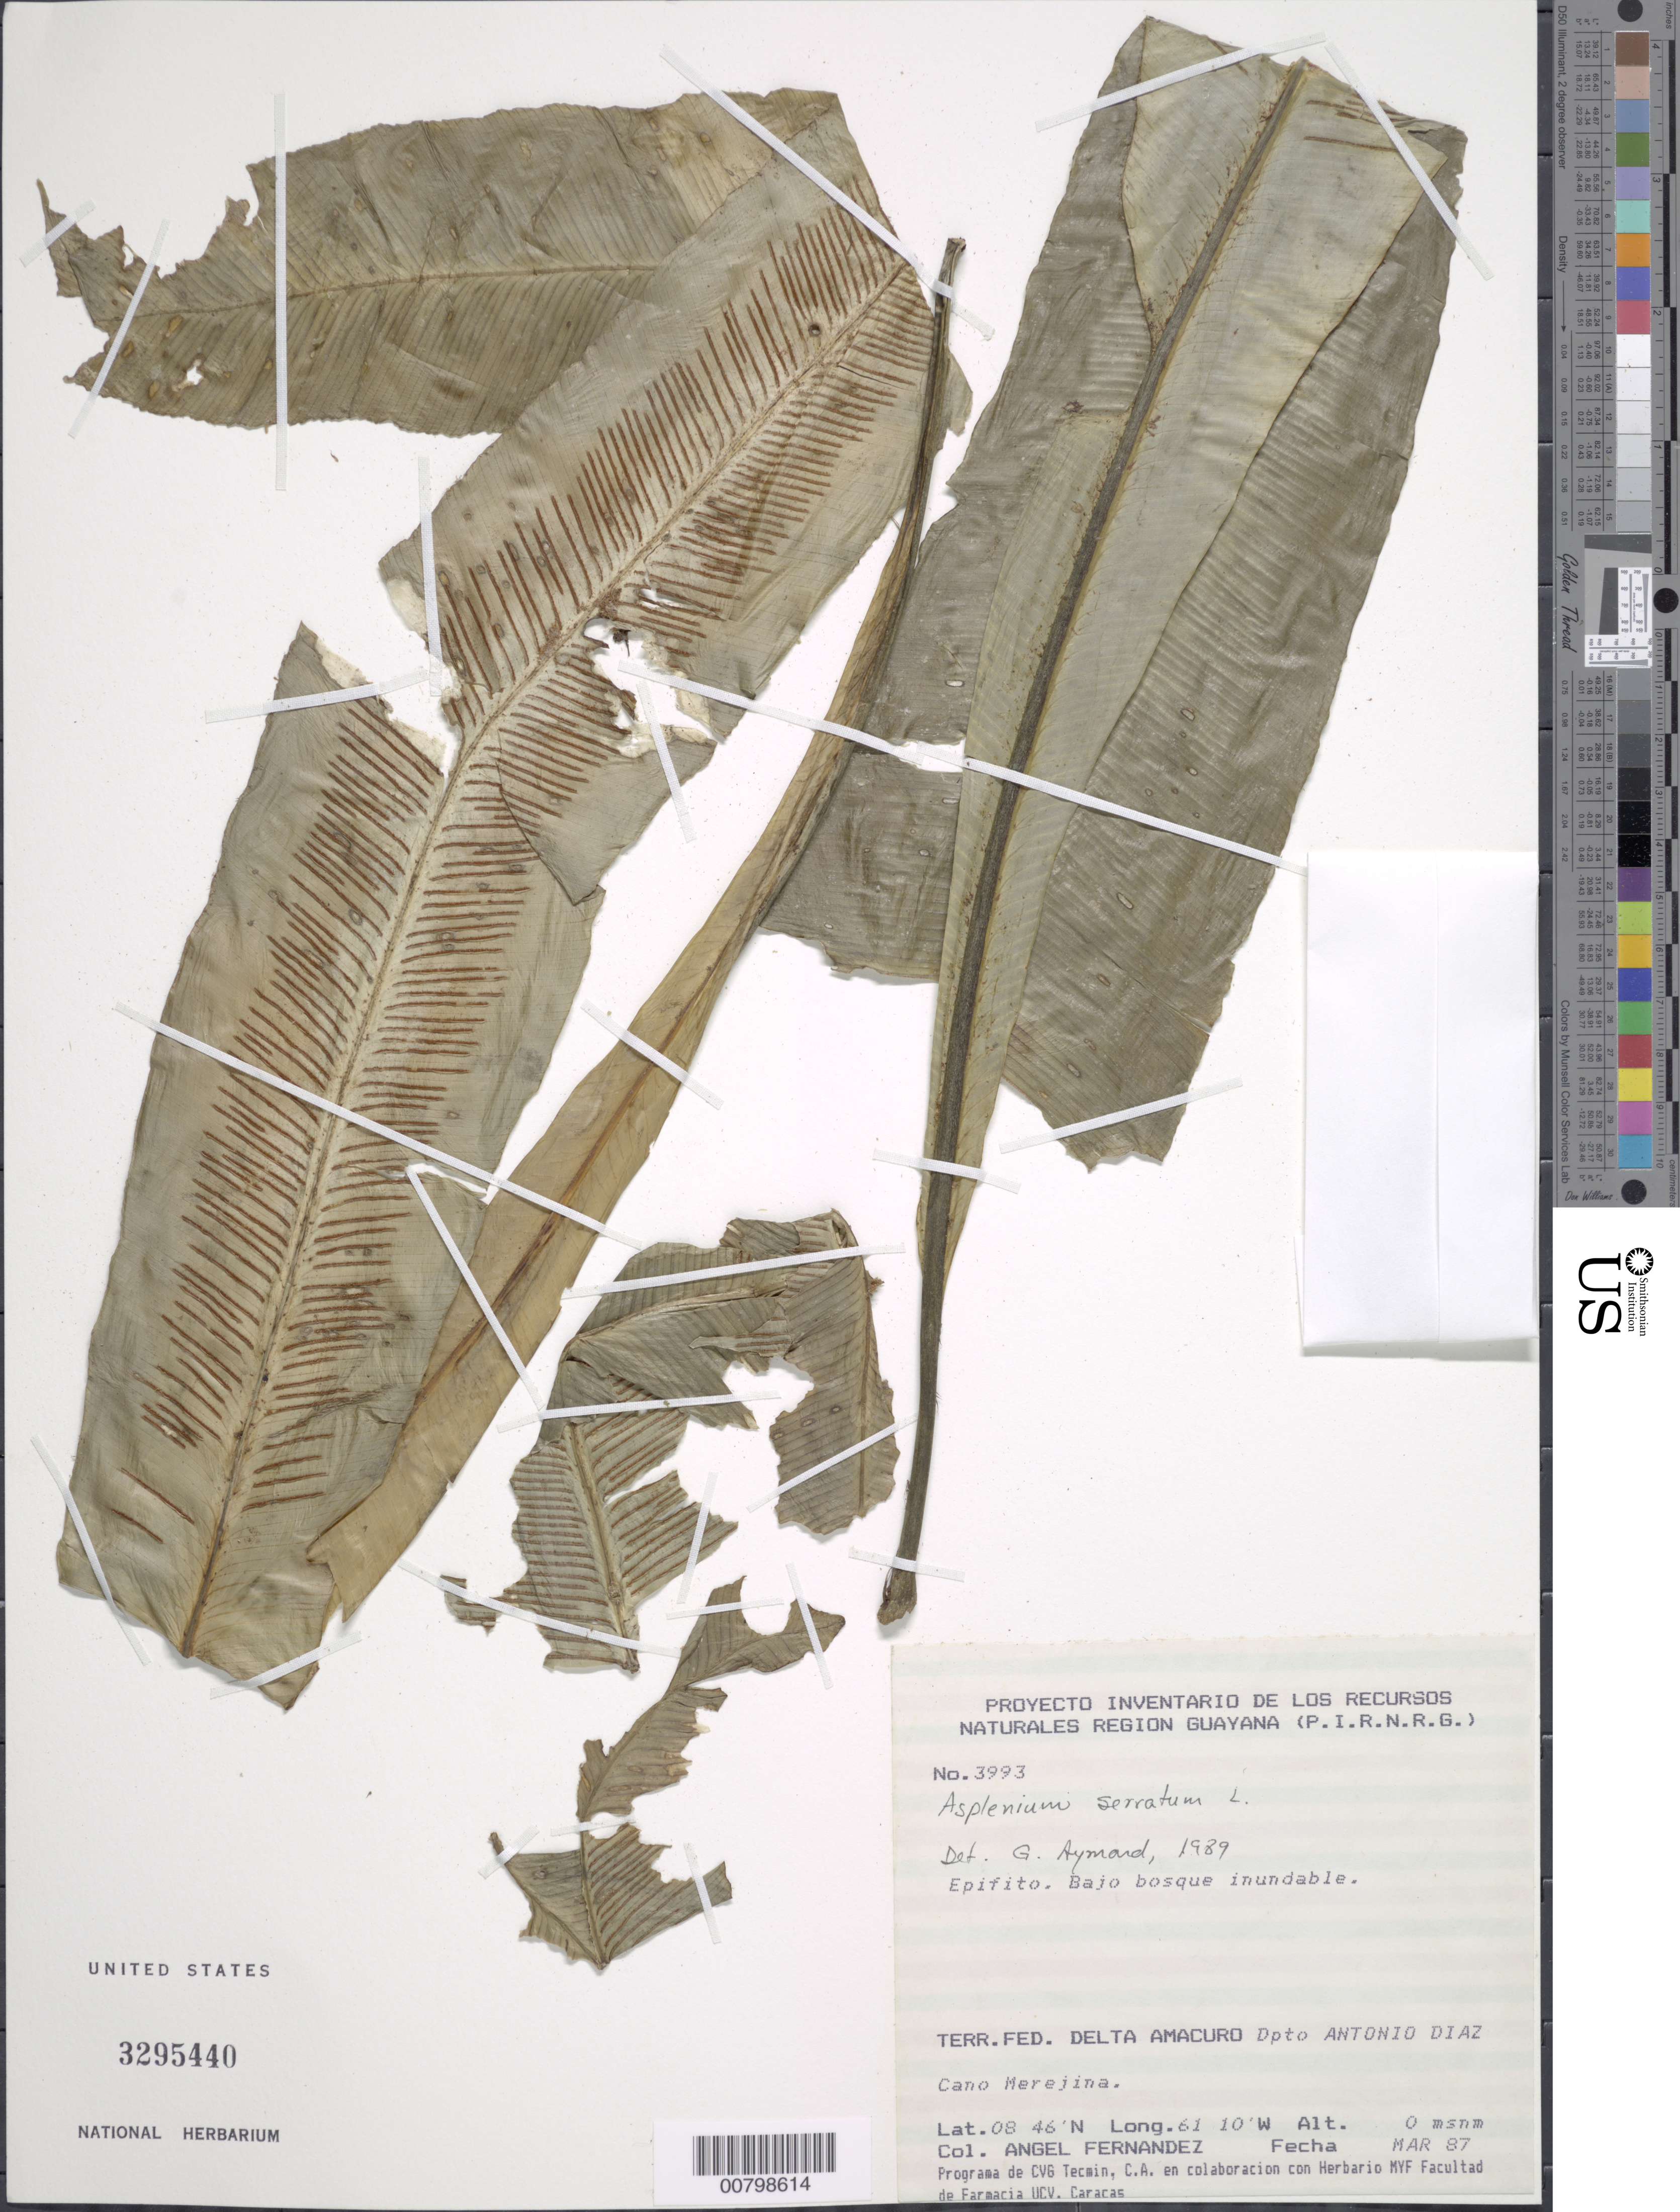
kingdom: Plantae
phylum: Tracheophyta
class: Polypodiopsida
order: Polypodiales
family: Aspleniaceae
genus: Asplenium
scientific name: Asplenium serratum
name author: L.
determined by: Aymard C., G. A., (PORT), Univ. Nac. Exp. de los Llanos Ezequiel Zamora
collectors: A. Fernández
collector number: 3993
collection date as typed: Mar-87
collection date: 1987-03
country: Venezuela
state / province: Delta Amacuro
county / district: Antonio Díaz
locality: Caño Merejina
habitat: Bajo bosque inundable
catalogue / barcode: US 3295440